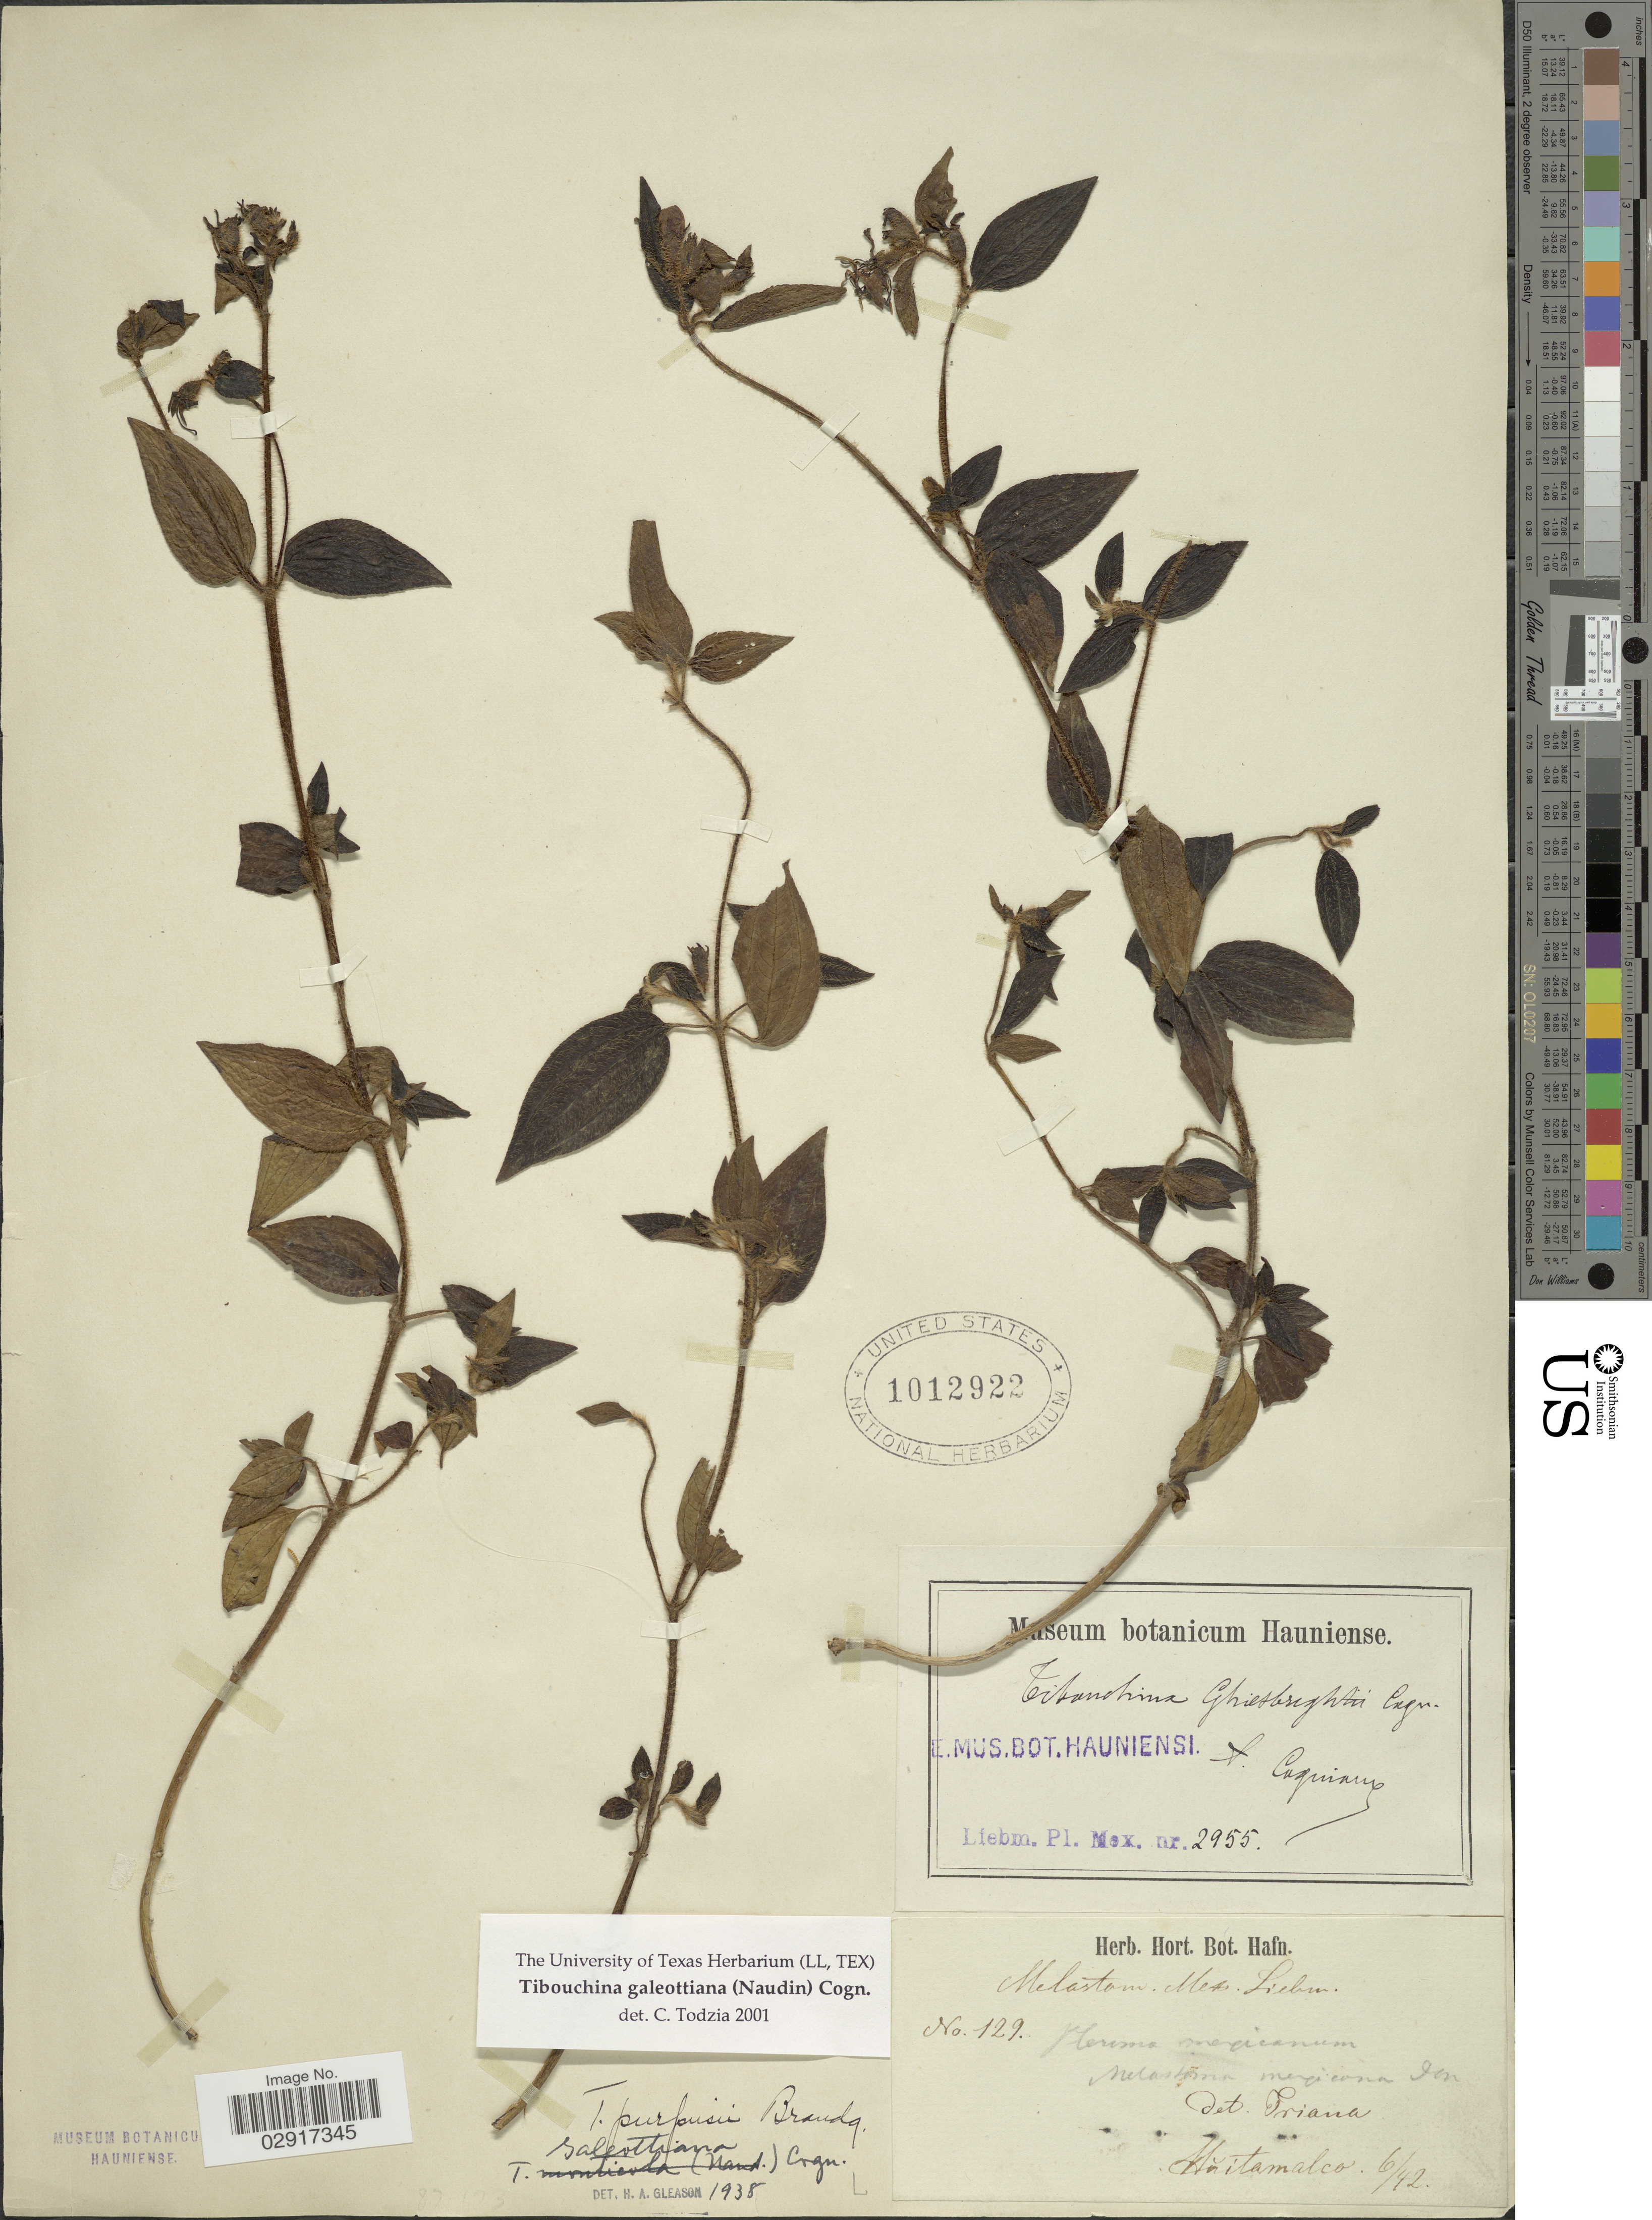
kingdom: Plantae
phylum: Tracheophyta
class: Magnoliopsida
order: Myrtales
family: Melastomataceae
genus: Chaetogastra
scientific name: Chaetogastra galeottiana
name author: (Naudin) P.J.F. Guim. & Michelang.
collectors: Liebm.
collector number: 129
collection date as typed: Transcribed d/m/y: /6/42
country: Mexico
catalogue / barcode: US 1012922